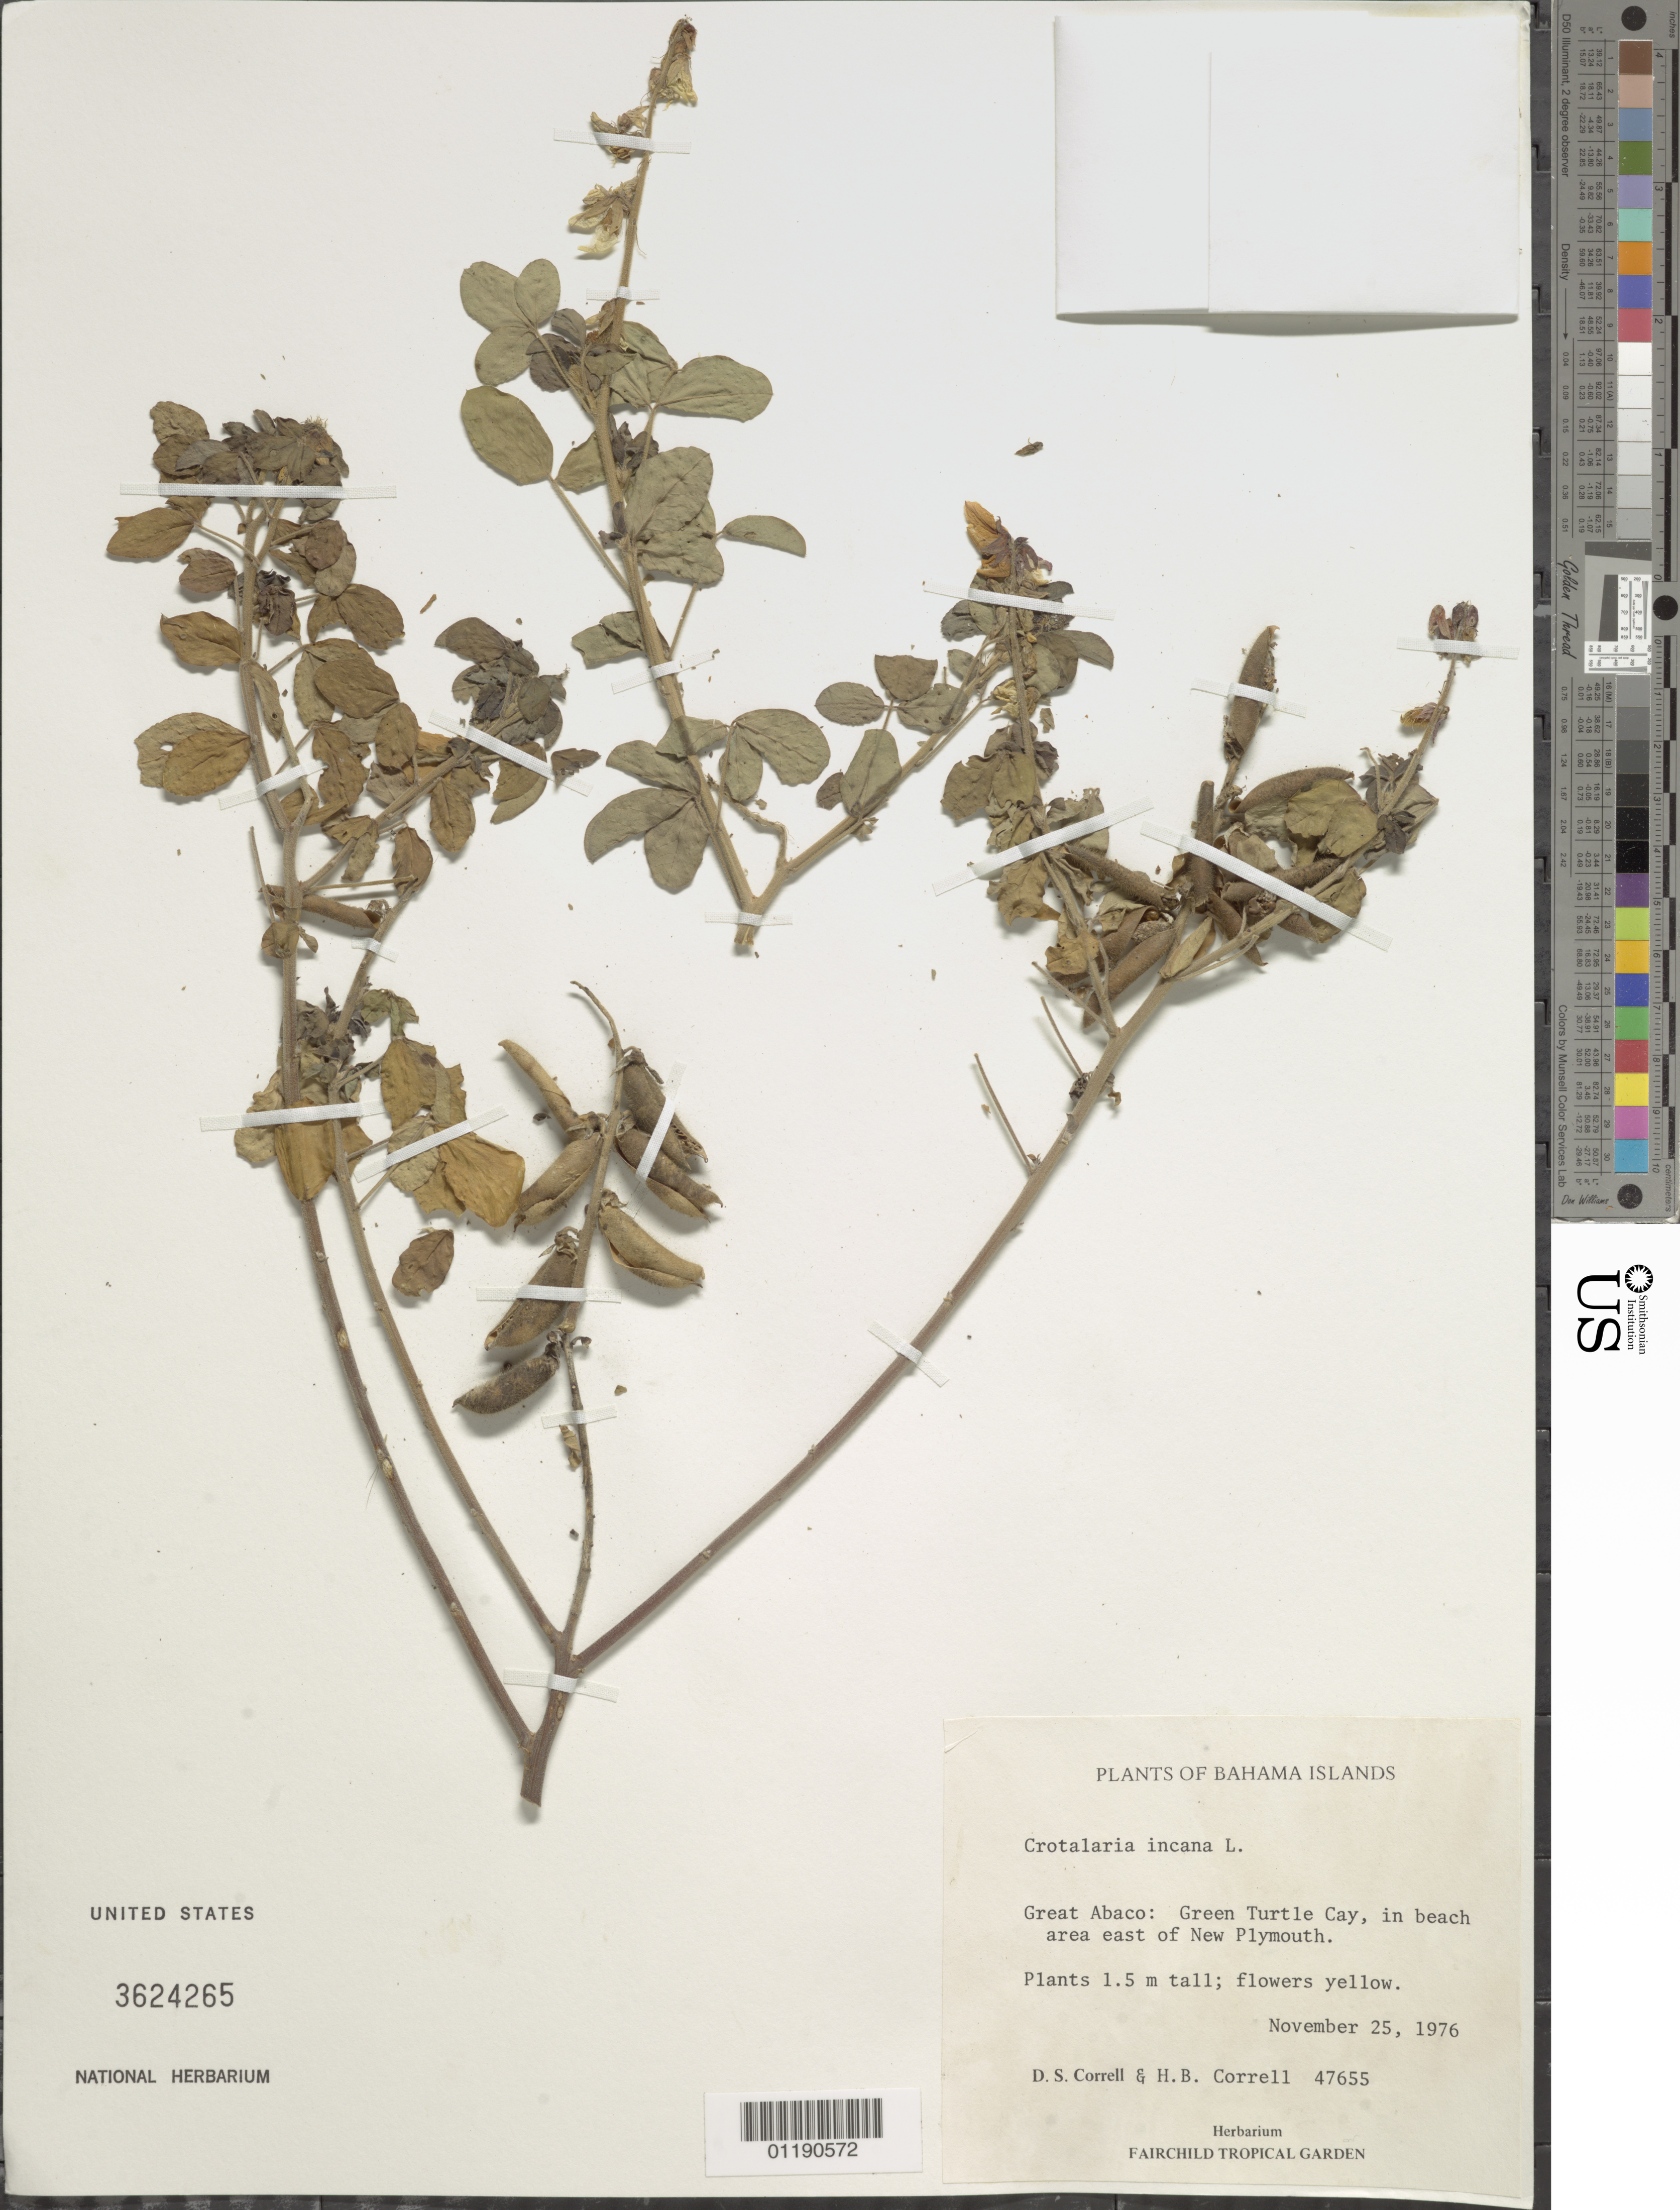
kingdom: Plantae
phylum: Tracheophyta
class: Magnoliopsida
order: Fabales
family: Fabaceae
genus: Crotalaria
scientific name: Crotalaria incana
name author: L.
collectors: D. S. Correll & H. Correll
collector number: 47655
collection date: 1976-11-25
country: Bahamas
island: Great Abaco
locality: Great Abaco: Green Turtle Cay, E of New Plymouth.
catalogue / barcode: US 3624265